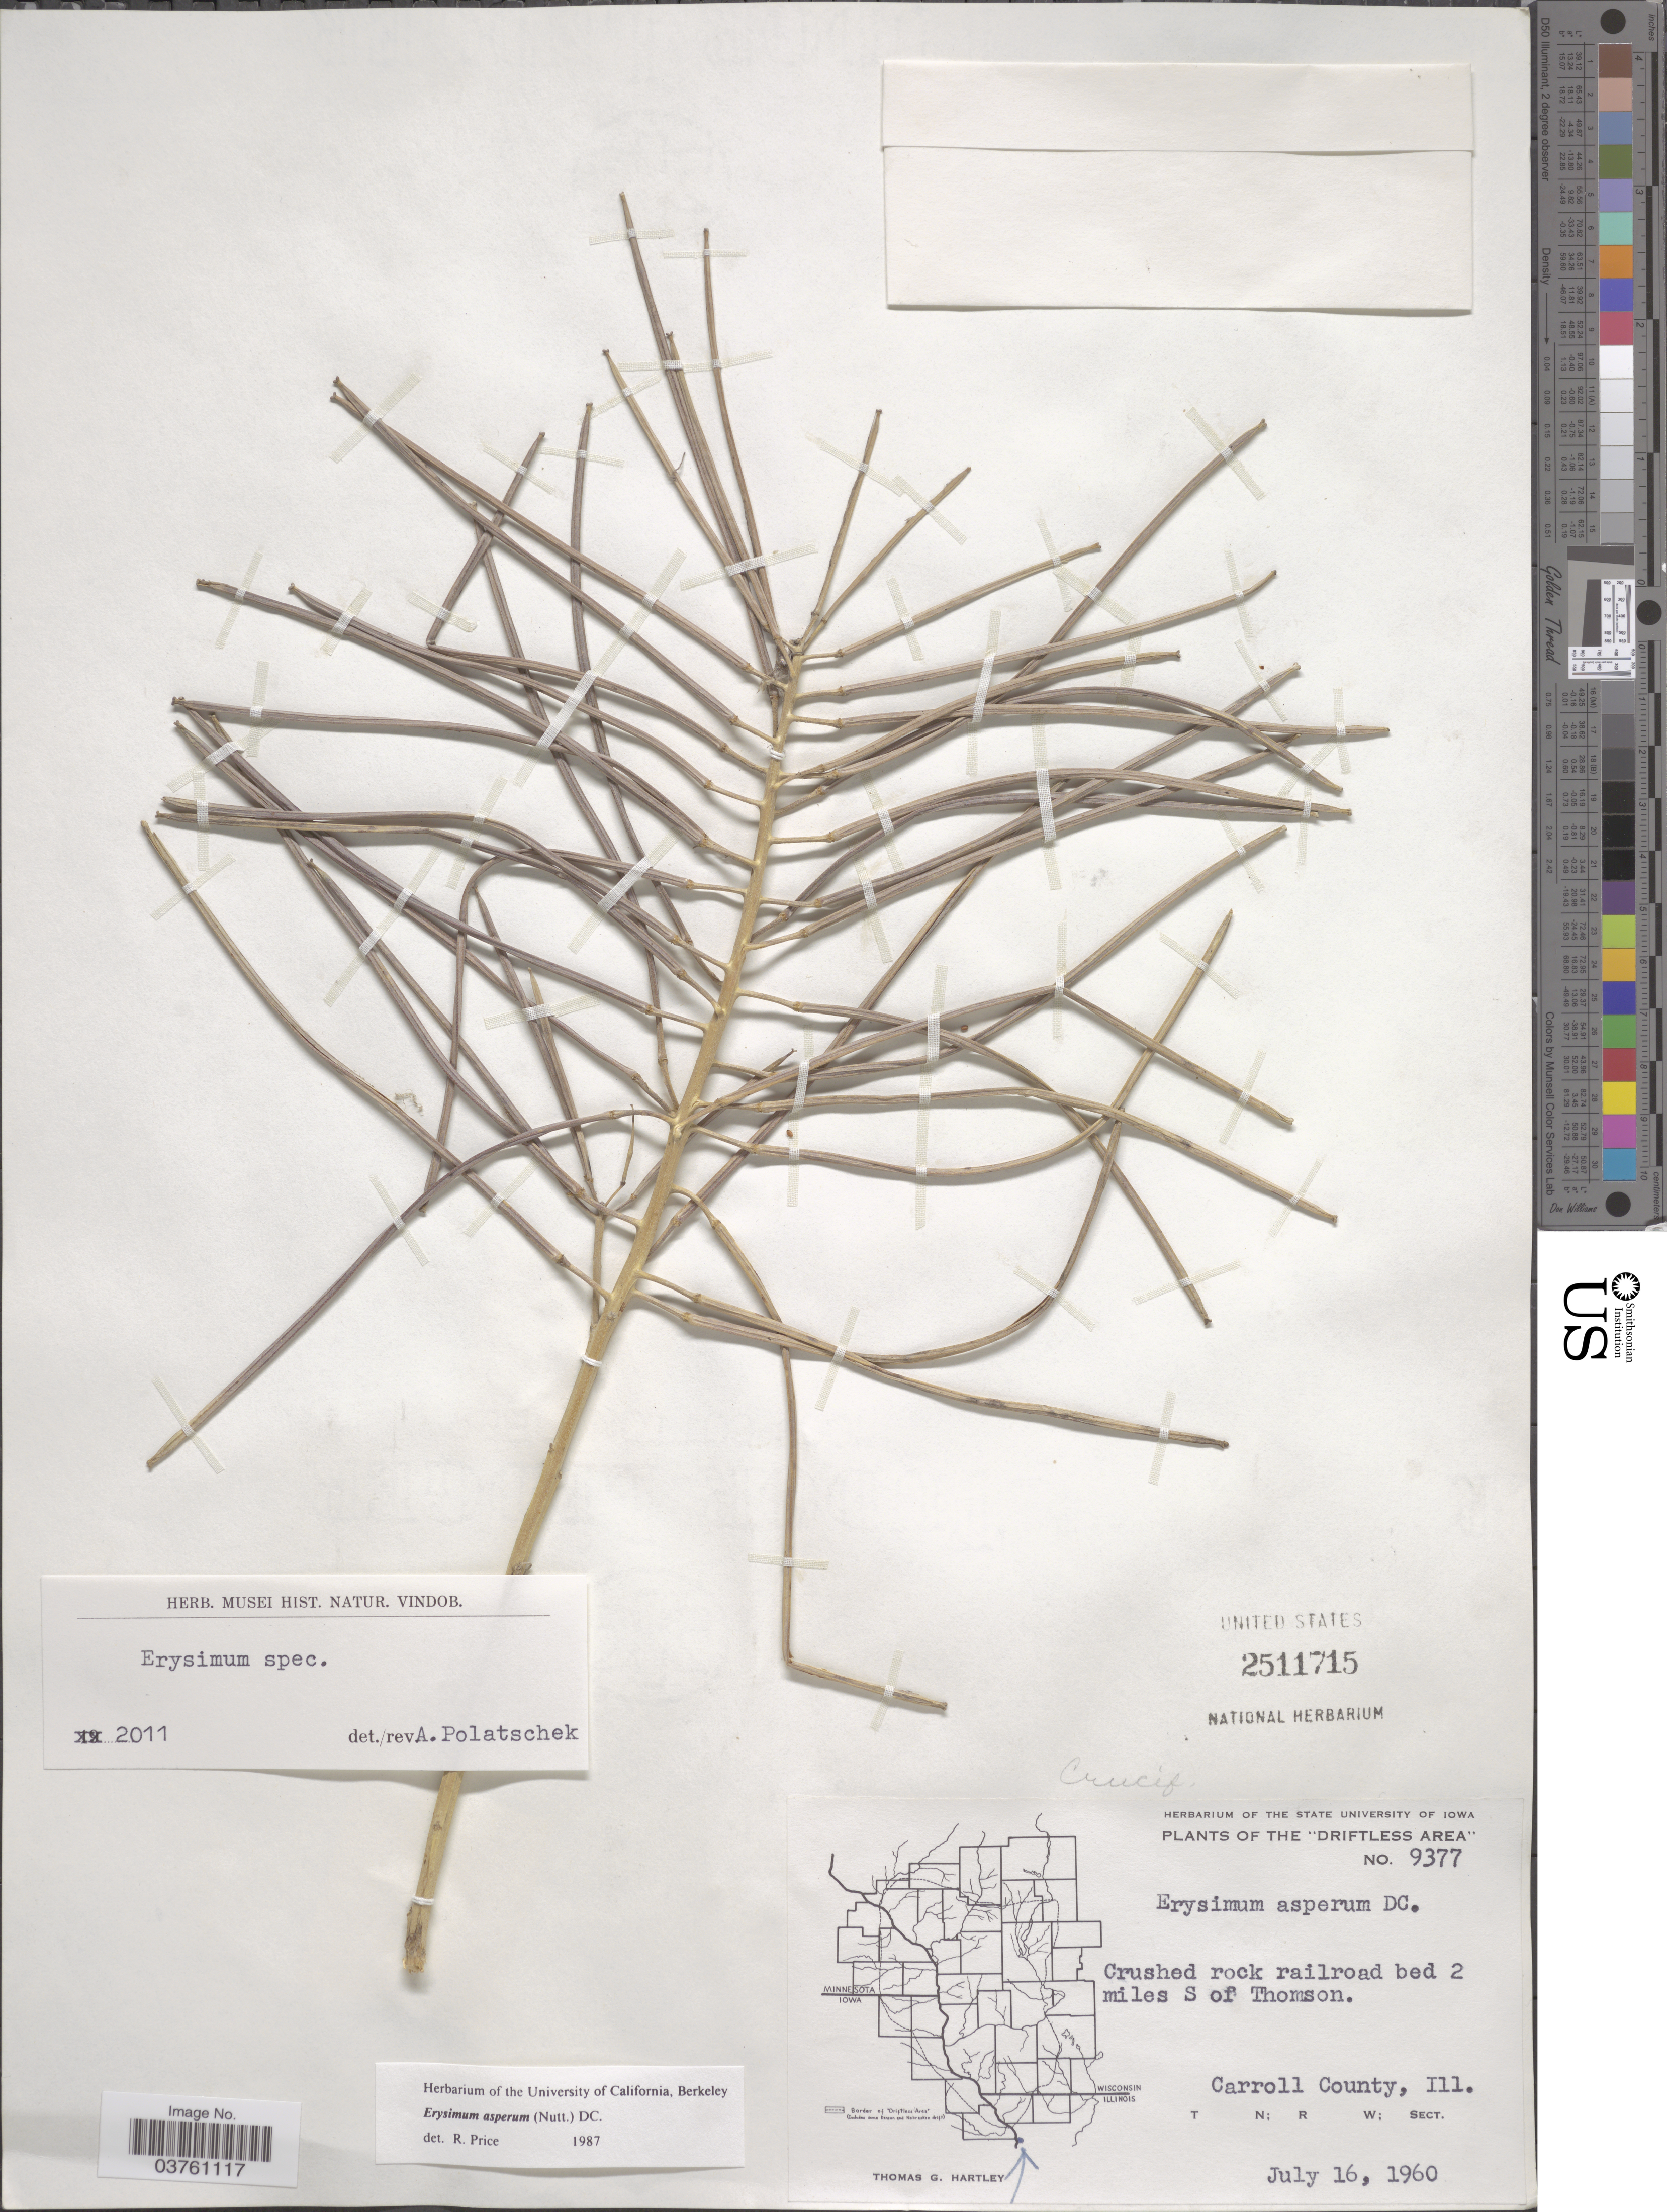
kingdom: Plantae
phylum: Tracheophyta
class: Magnoliopsida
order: Brassicales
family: Brassicaceae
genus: Erysimum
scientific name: Erysimum sp.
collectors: T. G. Hartley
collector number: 9377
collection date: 1960-07-16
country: United States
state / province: Illinois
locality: The Driftless Area. Crushed rock railroad bed 2 miles S of Thomson. Carrol County.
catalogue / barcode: US 2511715